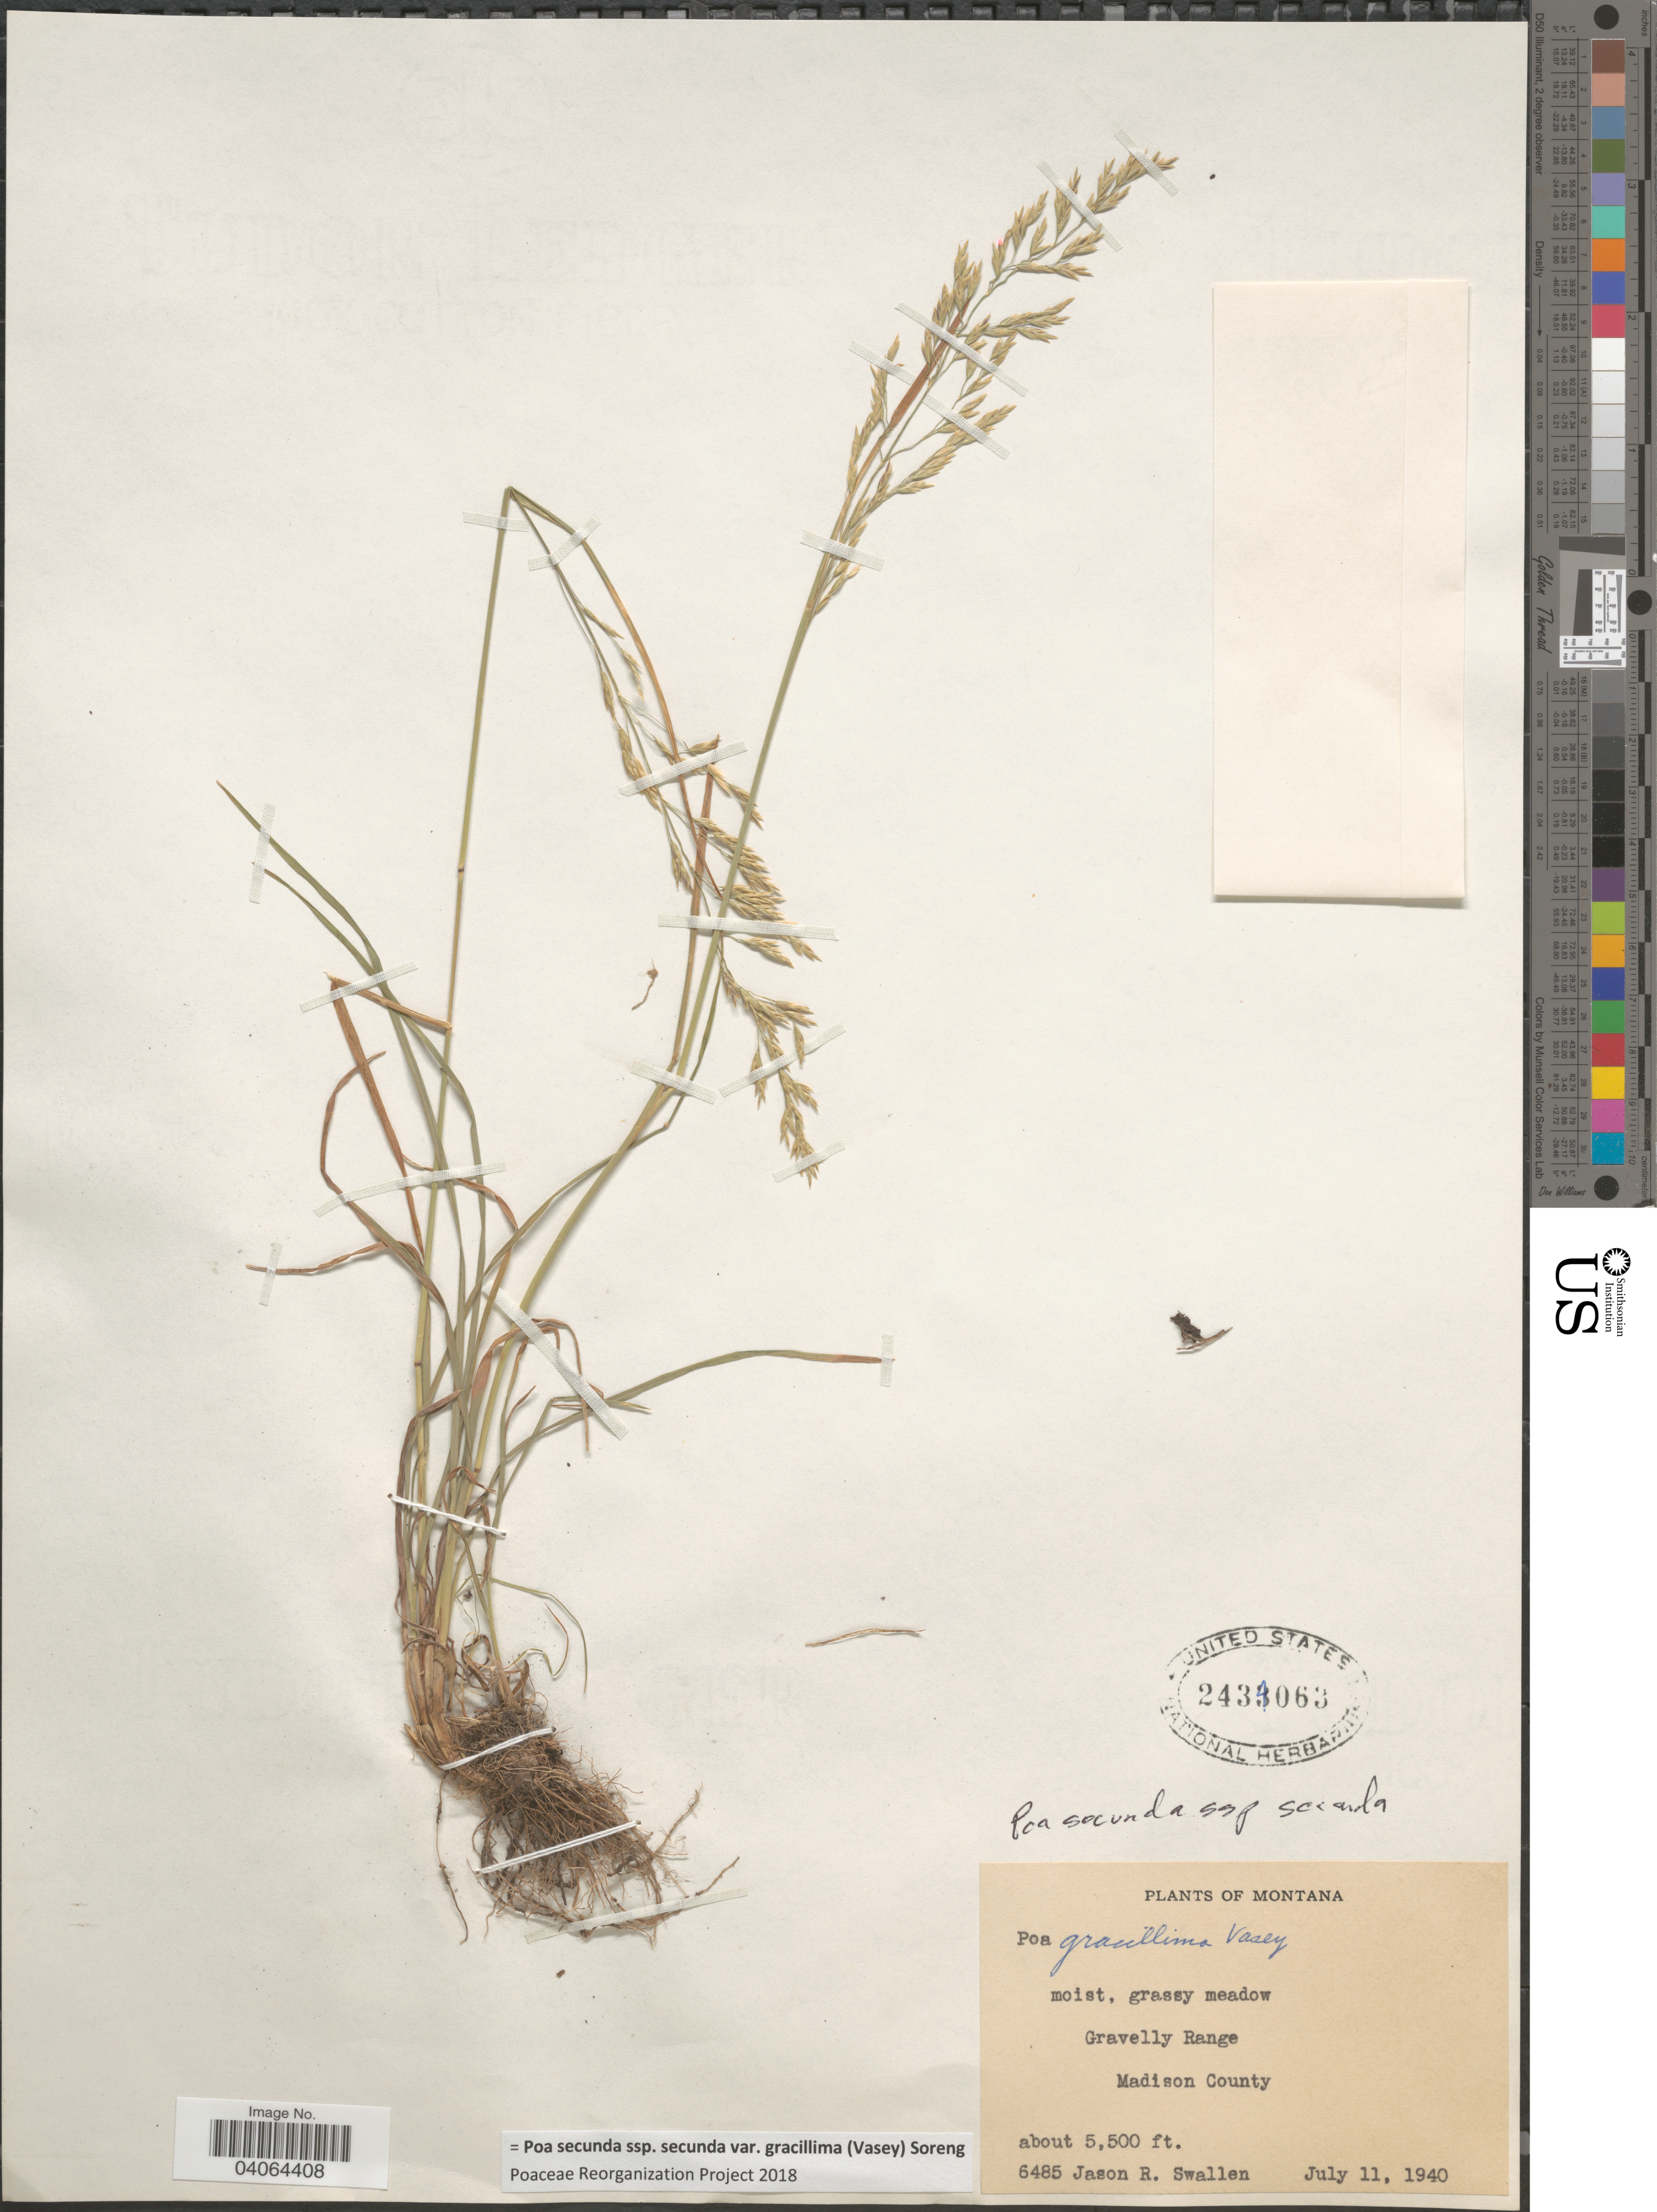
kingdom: Plantae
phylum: Tracheophyta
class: Liliopsida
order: Poales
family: Poaceae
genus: Poa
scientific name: Poa secunda subsp. secunda var. gracillima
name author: (Vasey) Soreng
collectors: J. R. Swallen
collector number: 6485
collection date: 1940-07-11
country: United States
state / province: Montana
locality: Gravelly Range. Madison County.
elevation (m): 1676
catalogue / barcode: US 2434063